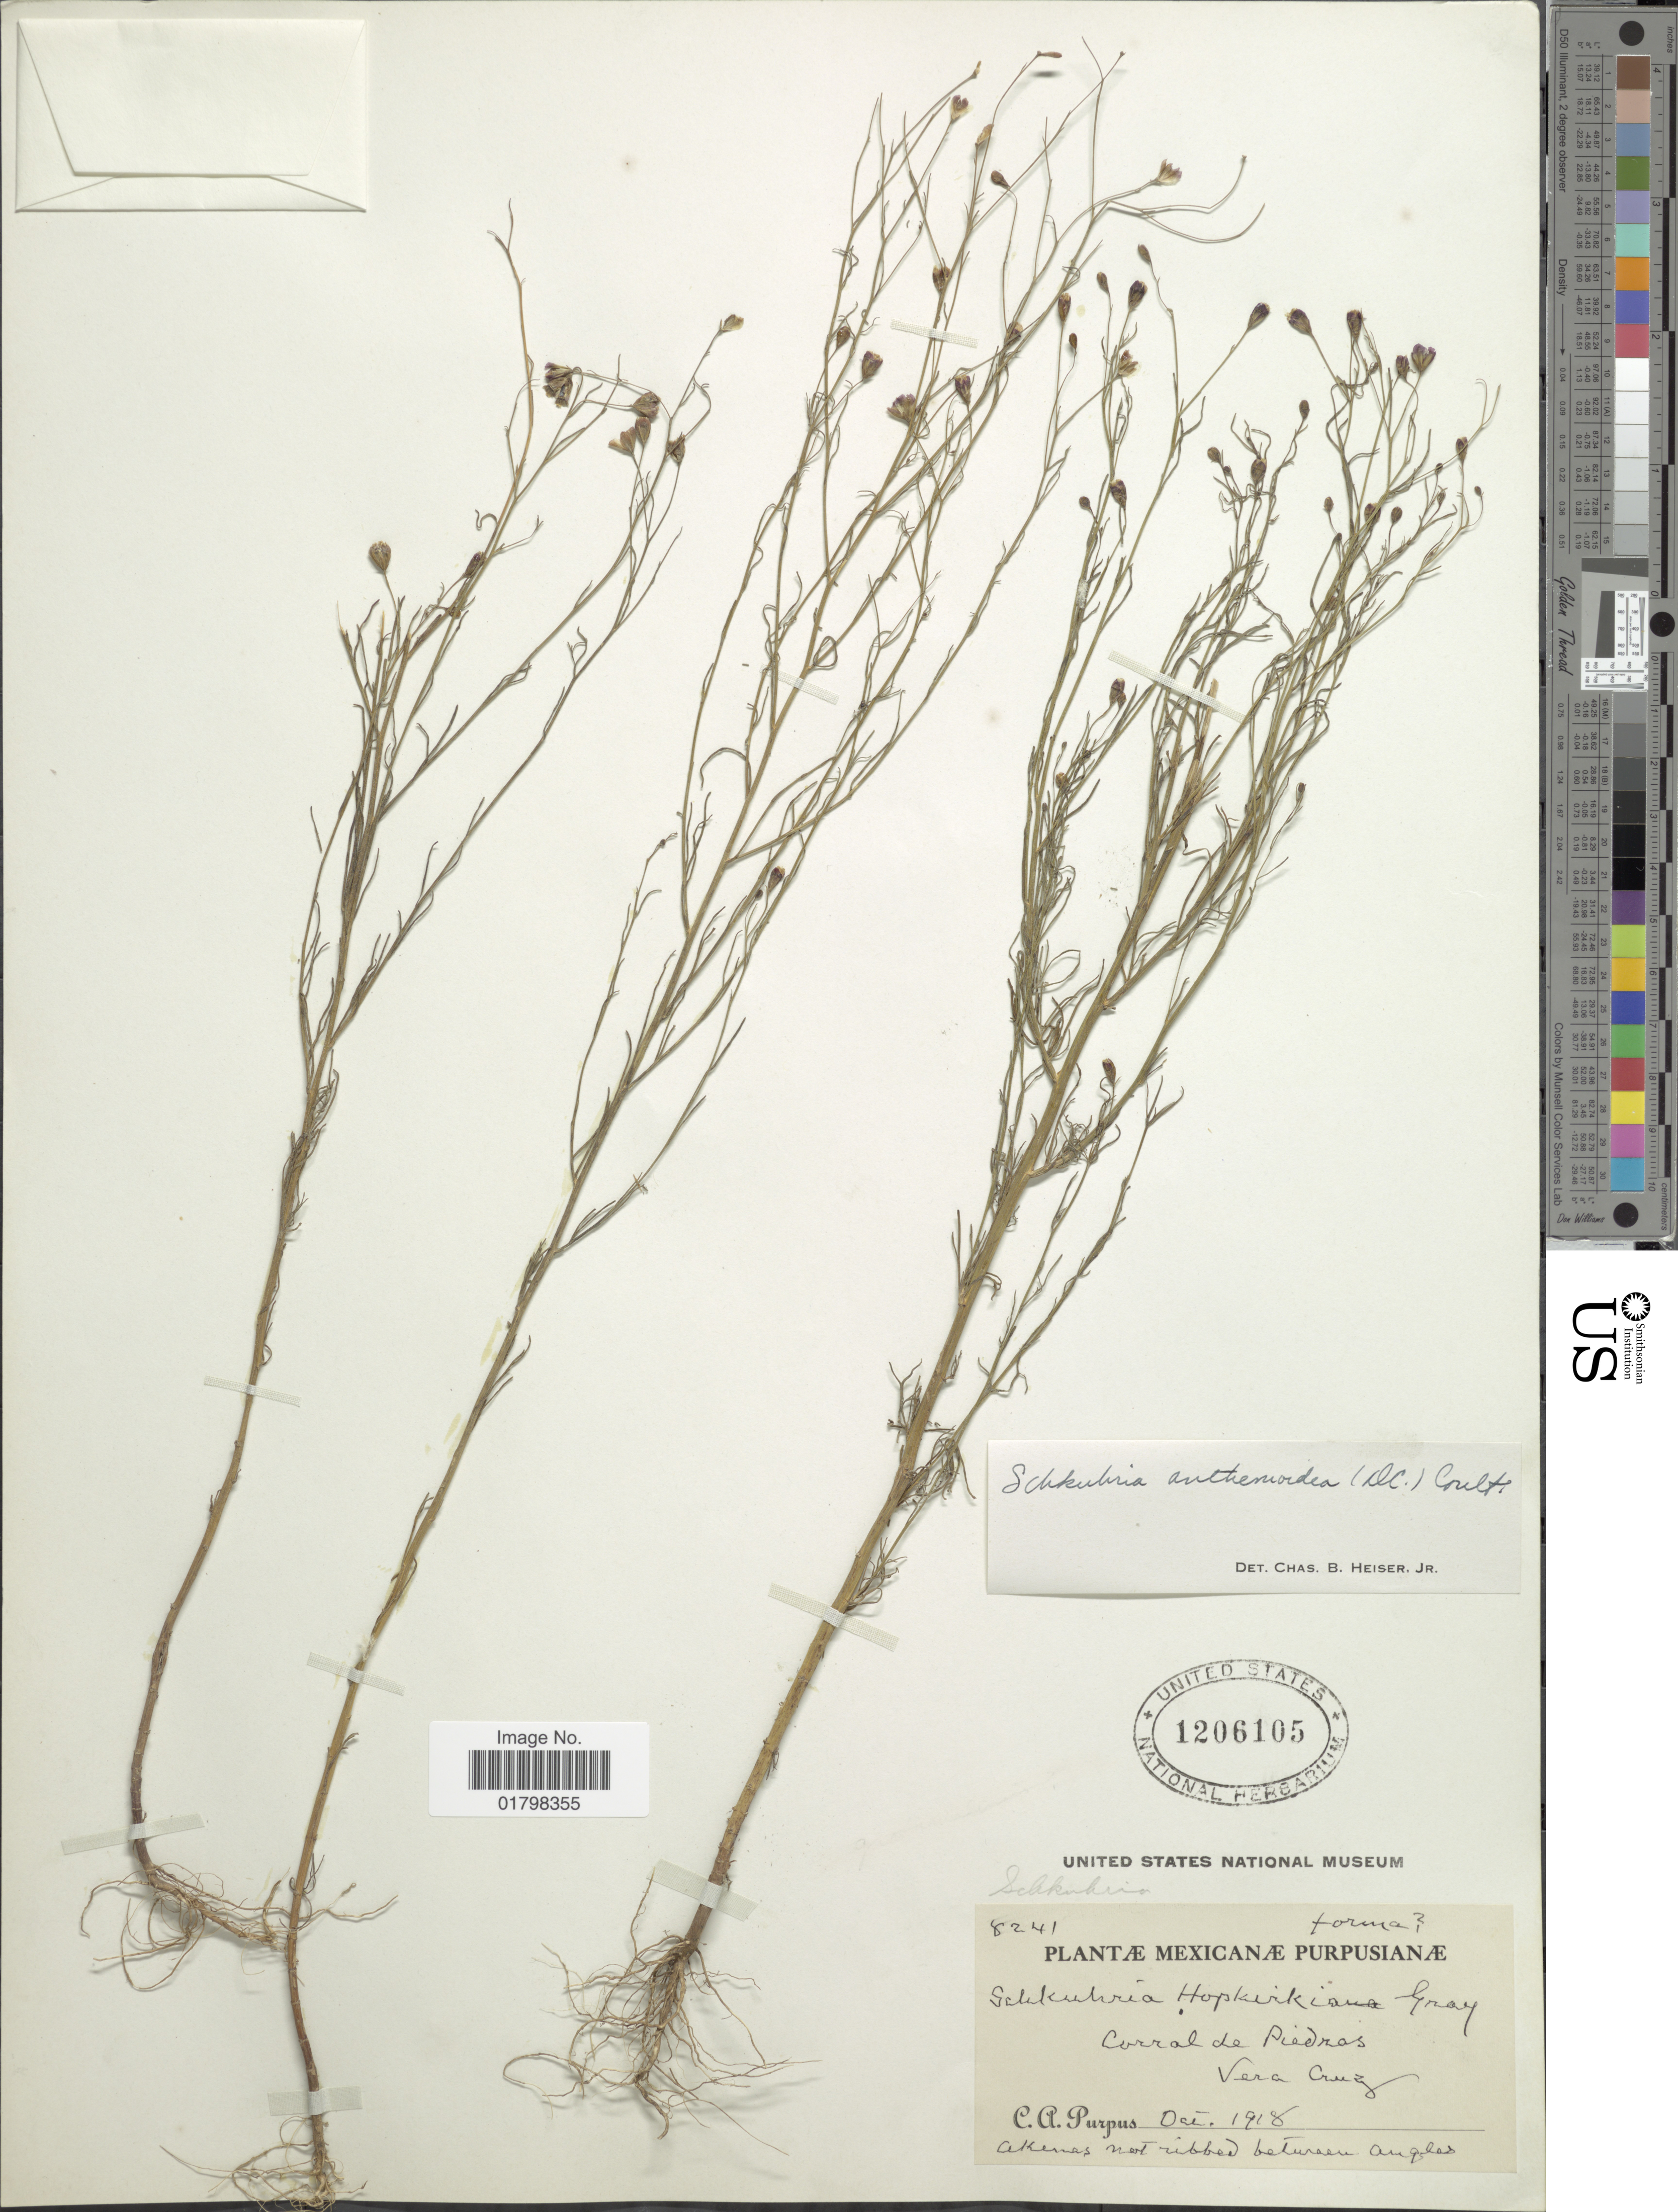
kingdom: Plantae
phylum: Tracheophyta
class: Magnoliopsida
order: Asterales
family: Asteraceae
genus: Schkuhria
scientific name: Schkuhria wislizeni var. frustrata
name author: S.F. Blake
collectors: C. A. Purpus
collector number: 8241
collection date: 1918-10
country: Mexico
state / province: Veracruz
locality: Corral de Piedras, Vera Cruz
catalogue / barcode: US 1206105